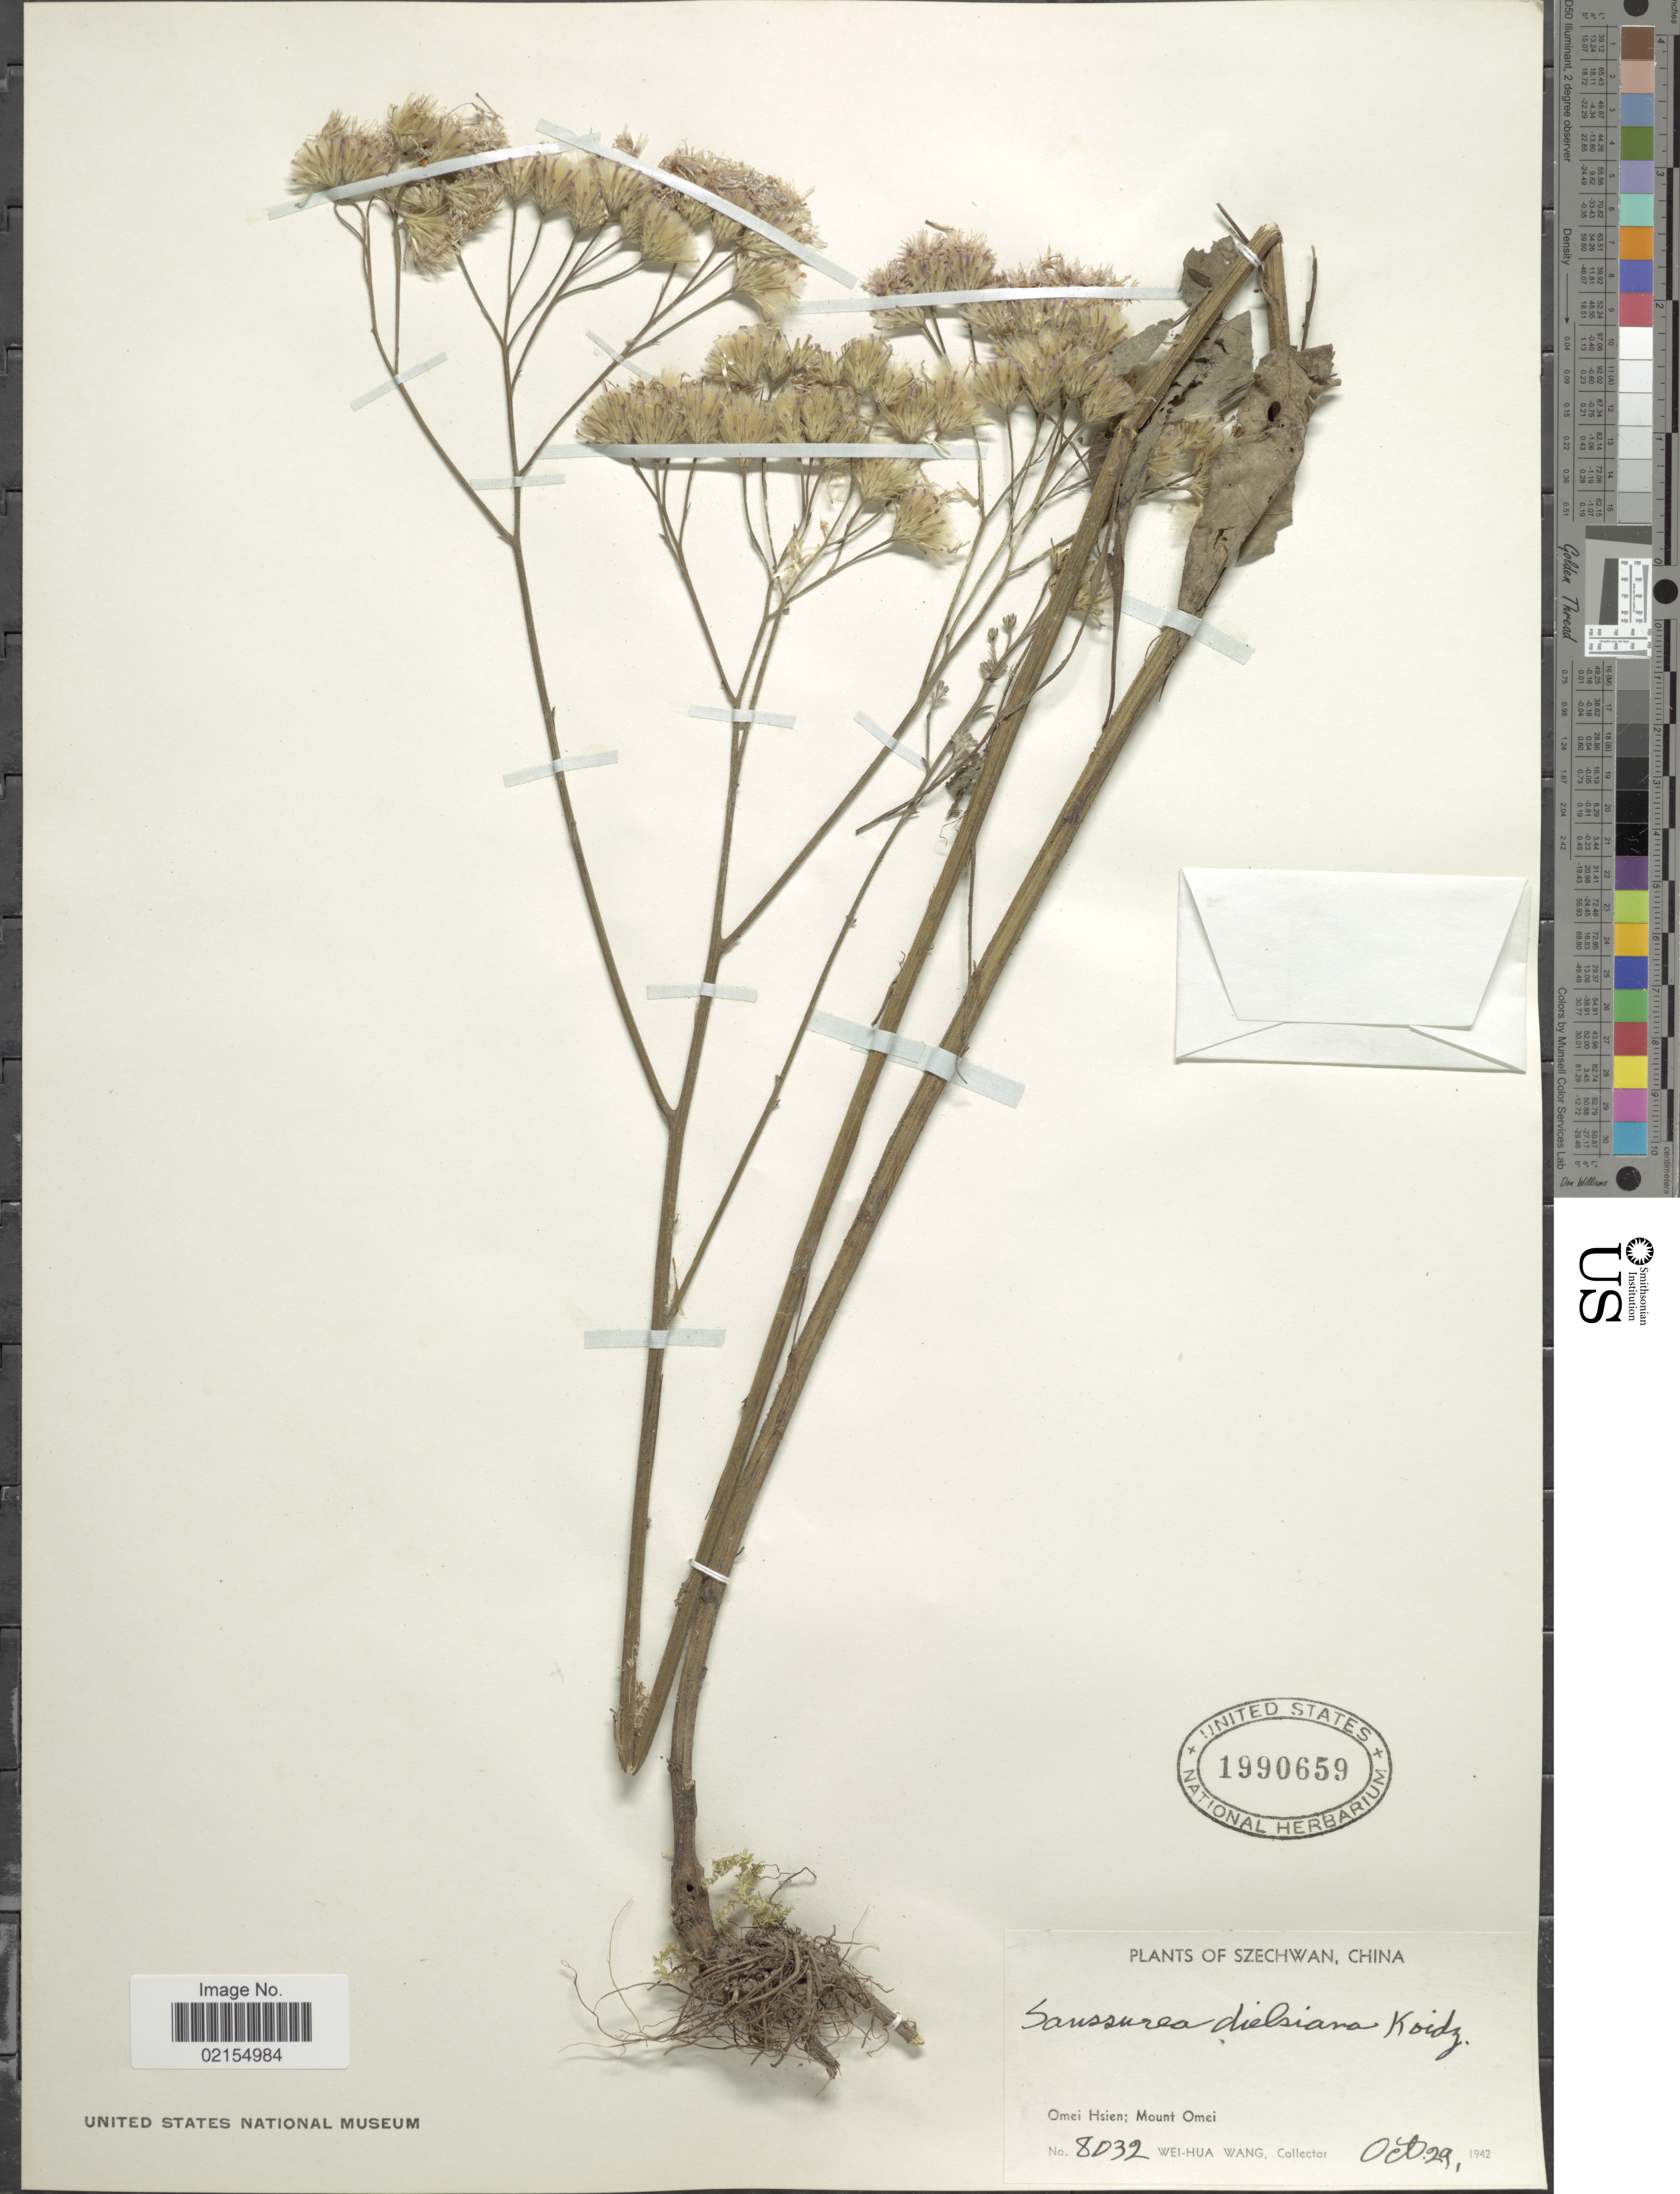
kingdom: Plantae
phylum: Tracheophyta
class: Magnoliopsida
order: Asterales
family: Asteraceae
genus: Saussurea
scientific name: Saussurea japonica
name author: (Thunb.) DC.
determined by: Chen, Yousheng S.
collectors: W. Wang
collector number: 8032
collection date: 1942-10-29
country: China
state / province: Sichuan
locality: Szechwan, China, Omei Hsien: Mount Omei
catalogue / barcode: US 1990659